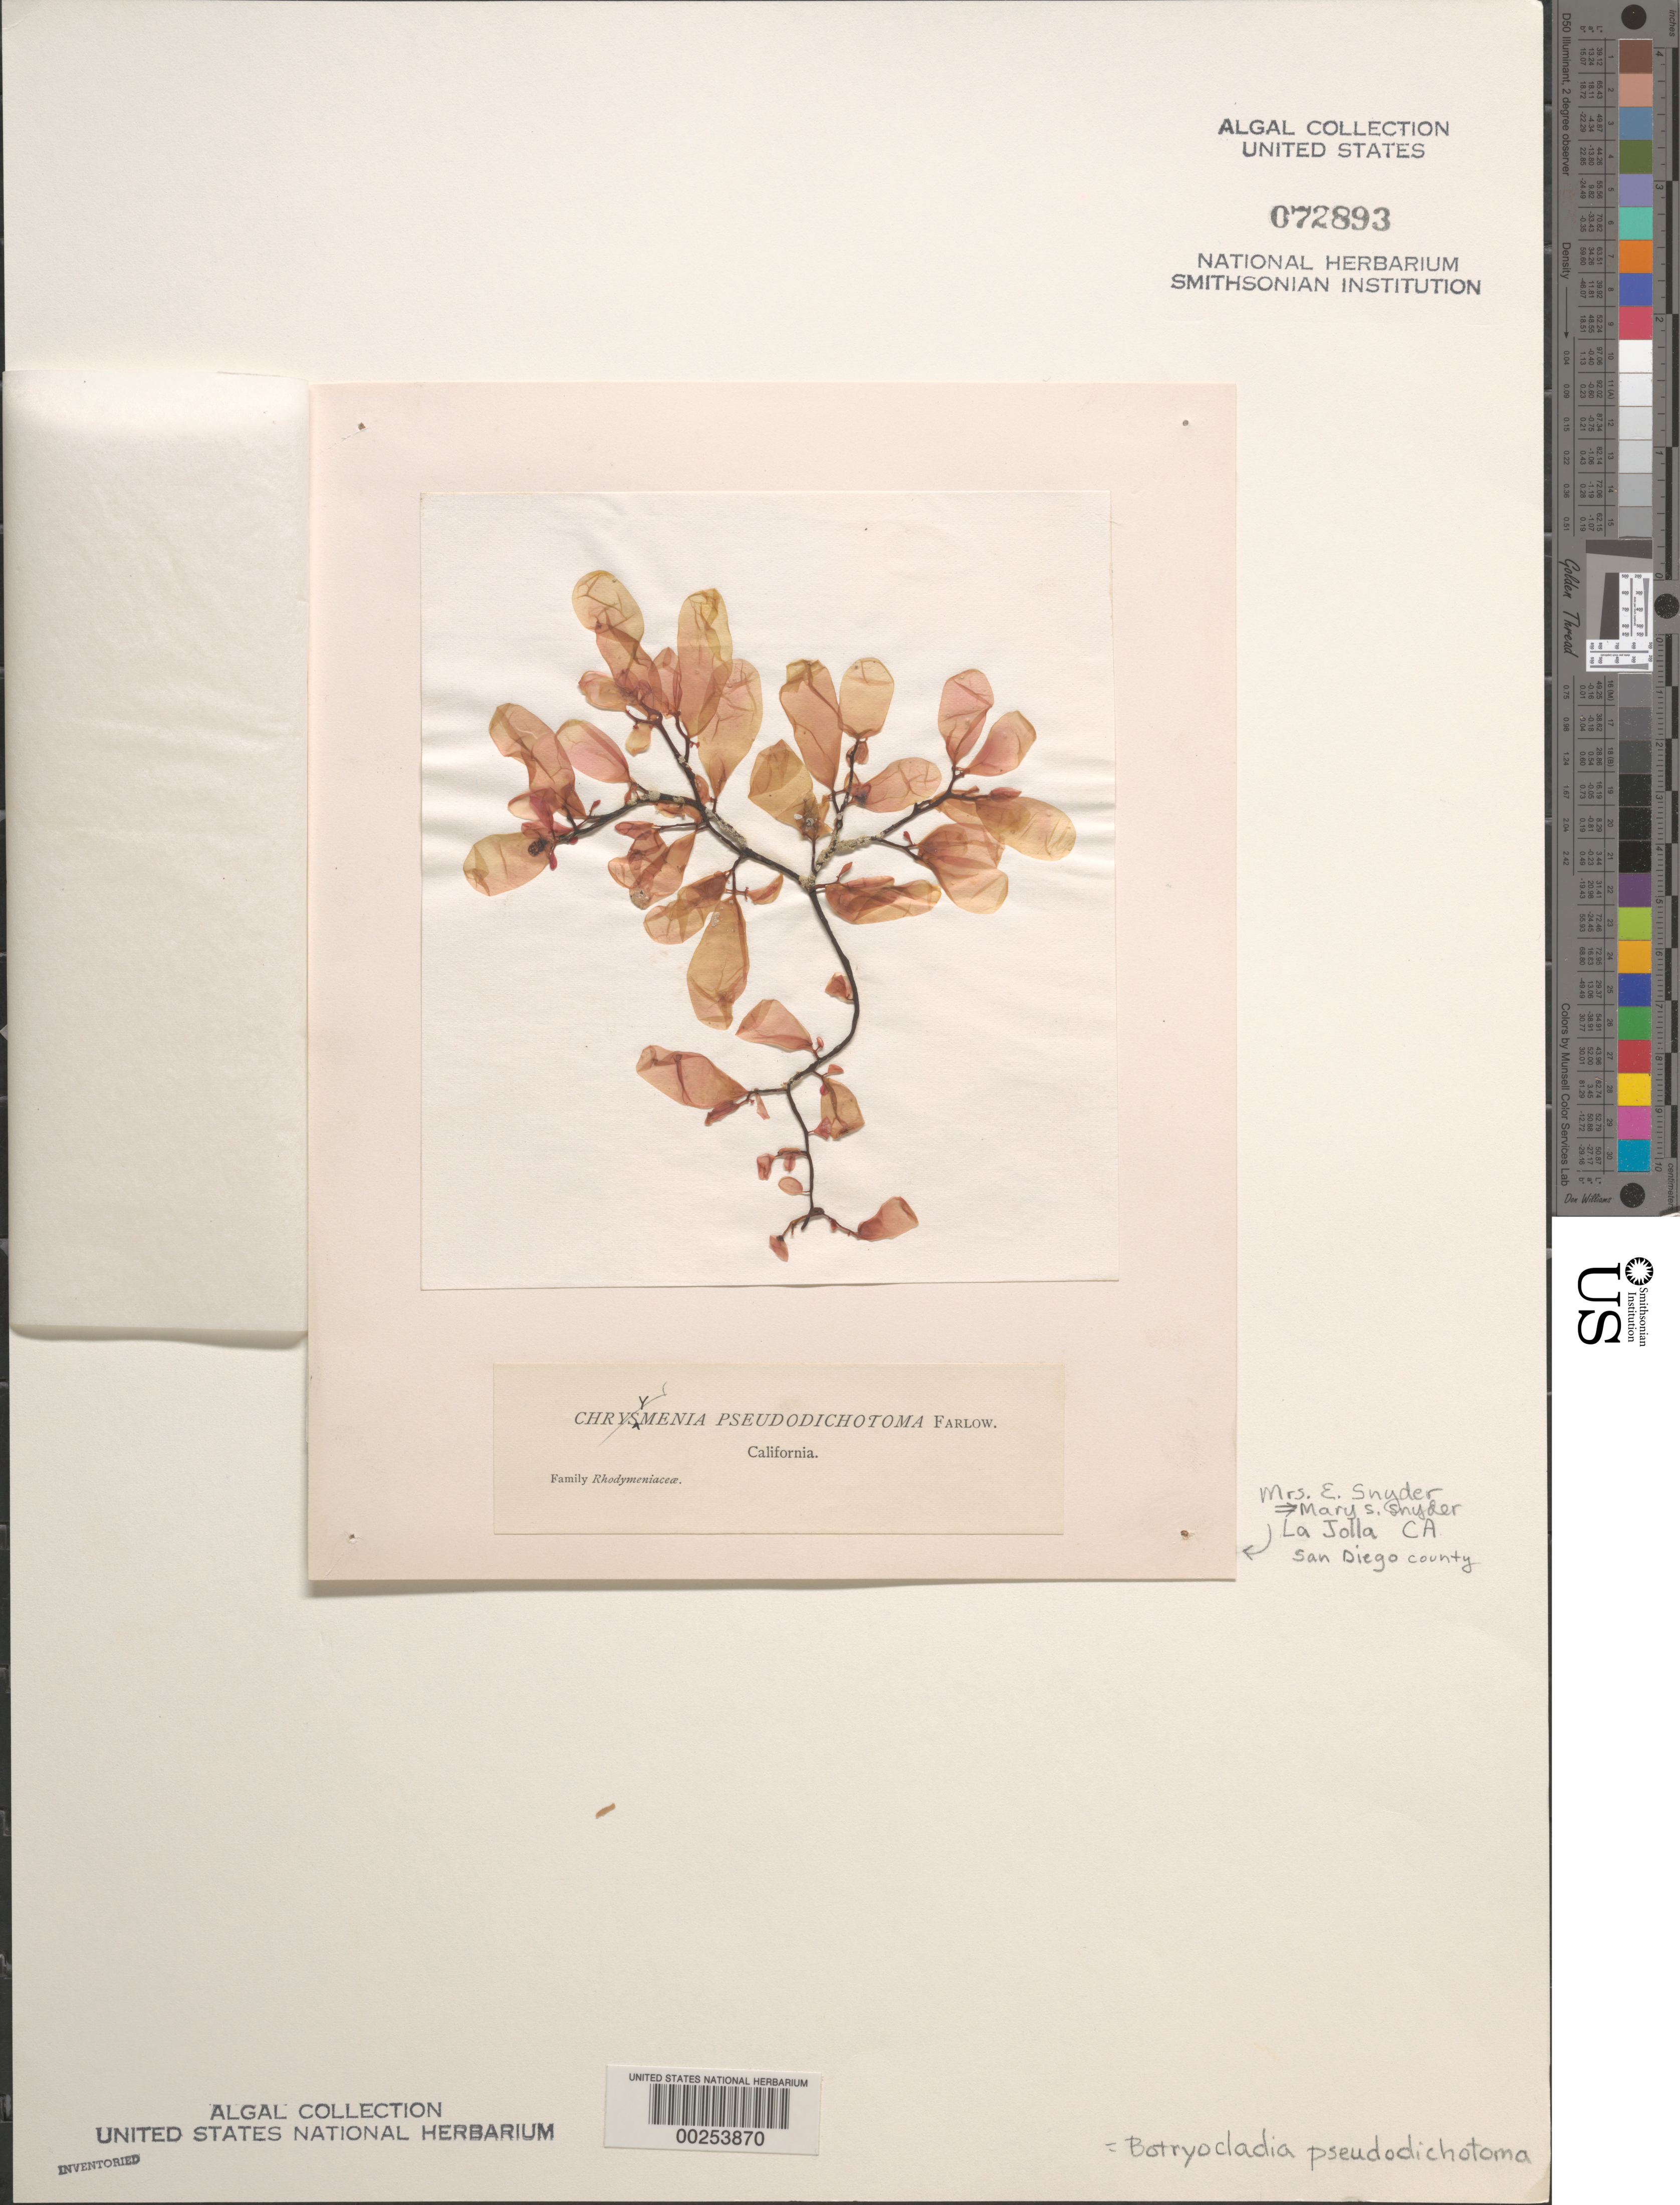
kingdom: Plantae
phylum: Rhodophyta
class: Florideophyceae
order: Rhodymeniales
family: Rhodymeniaceae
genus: Botryocladia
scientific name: Botryocladia pseudodichotoma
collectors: M. Snyder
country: United States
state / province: California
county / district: San Diego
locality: La Jolla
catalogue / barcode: US 72893